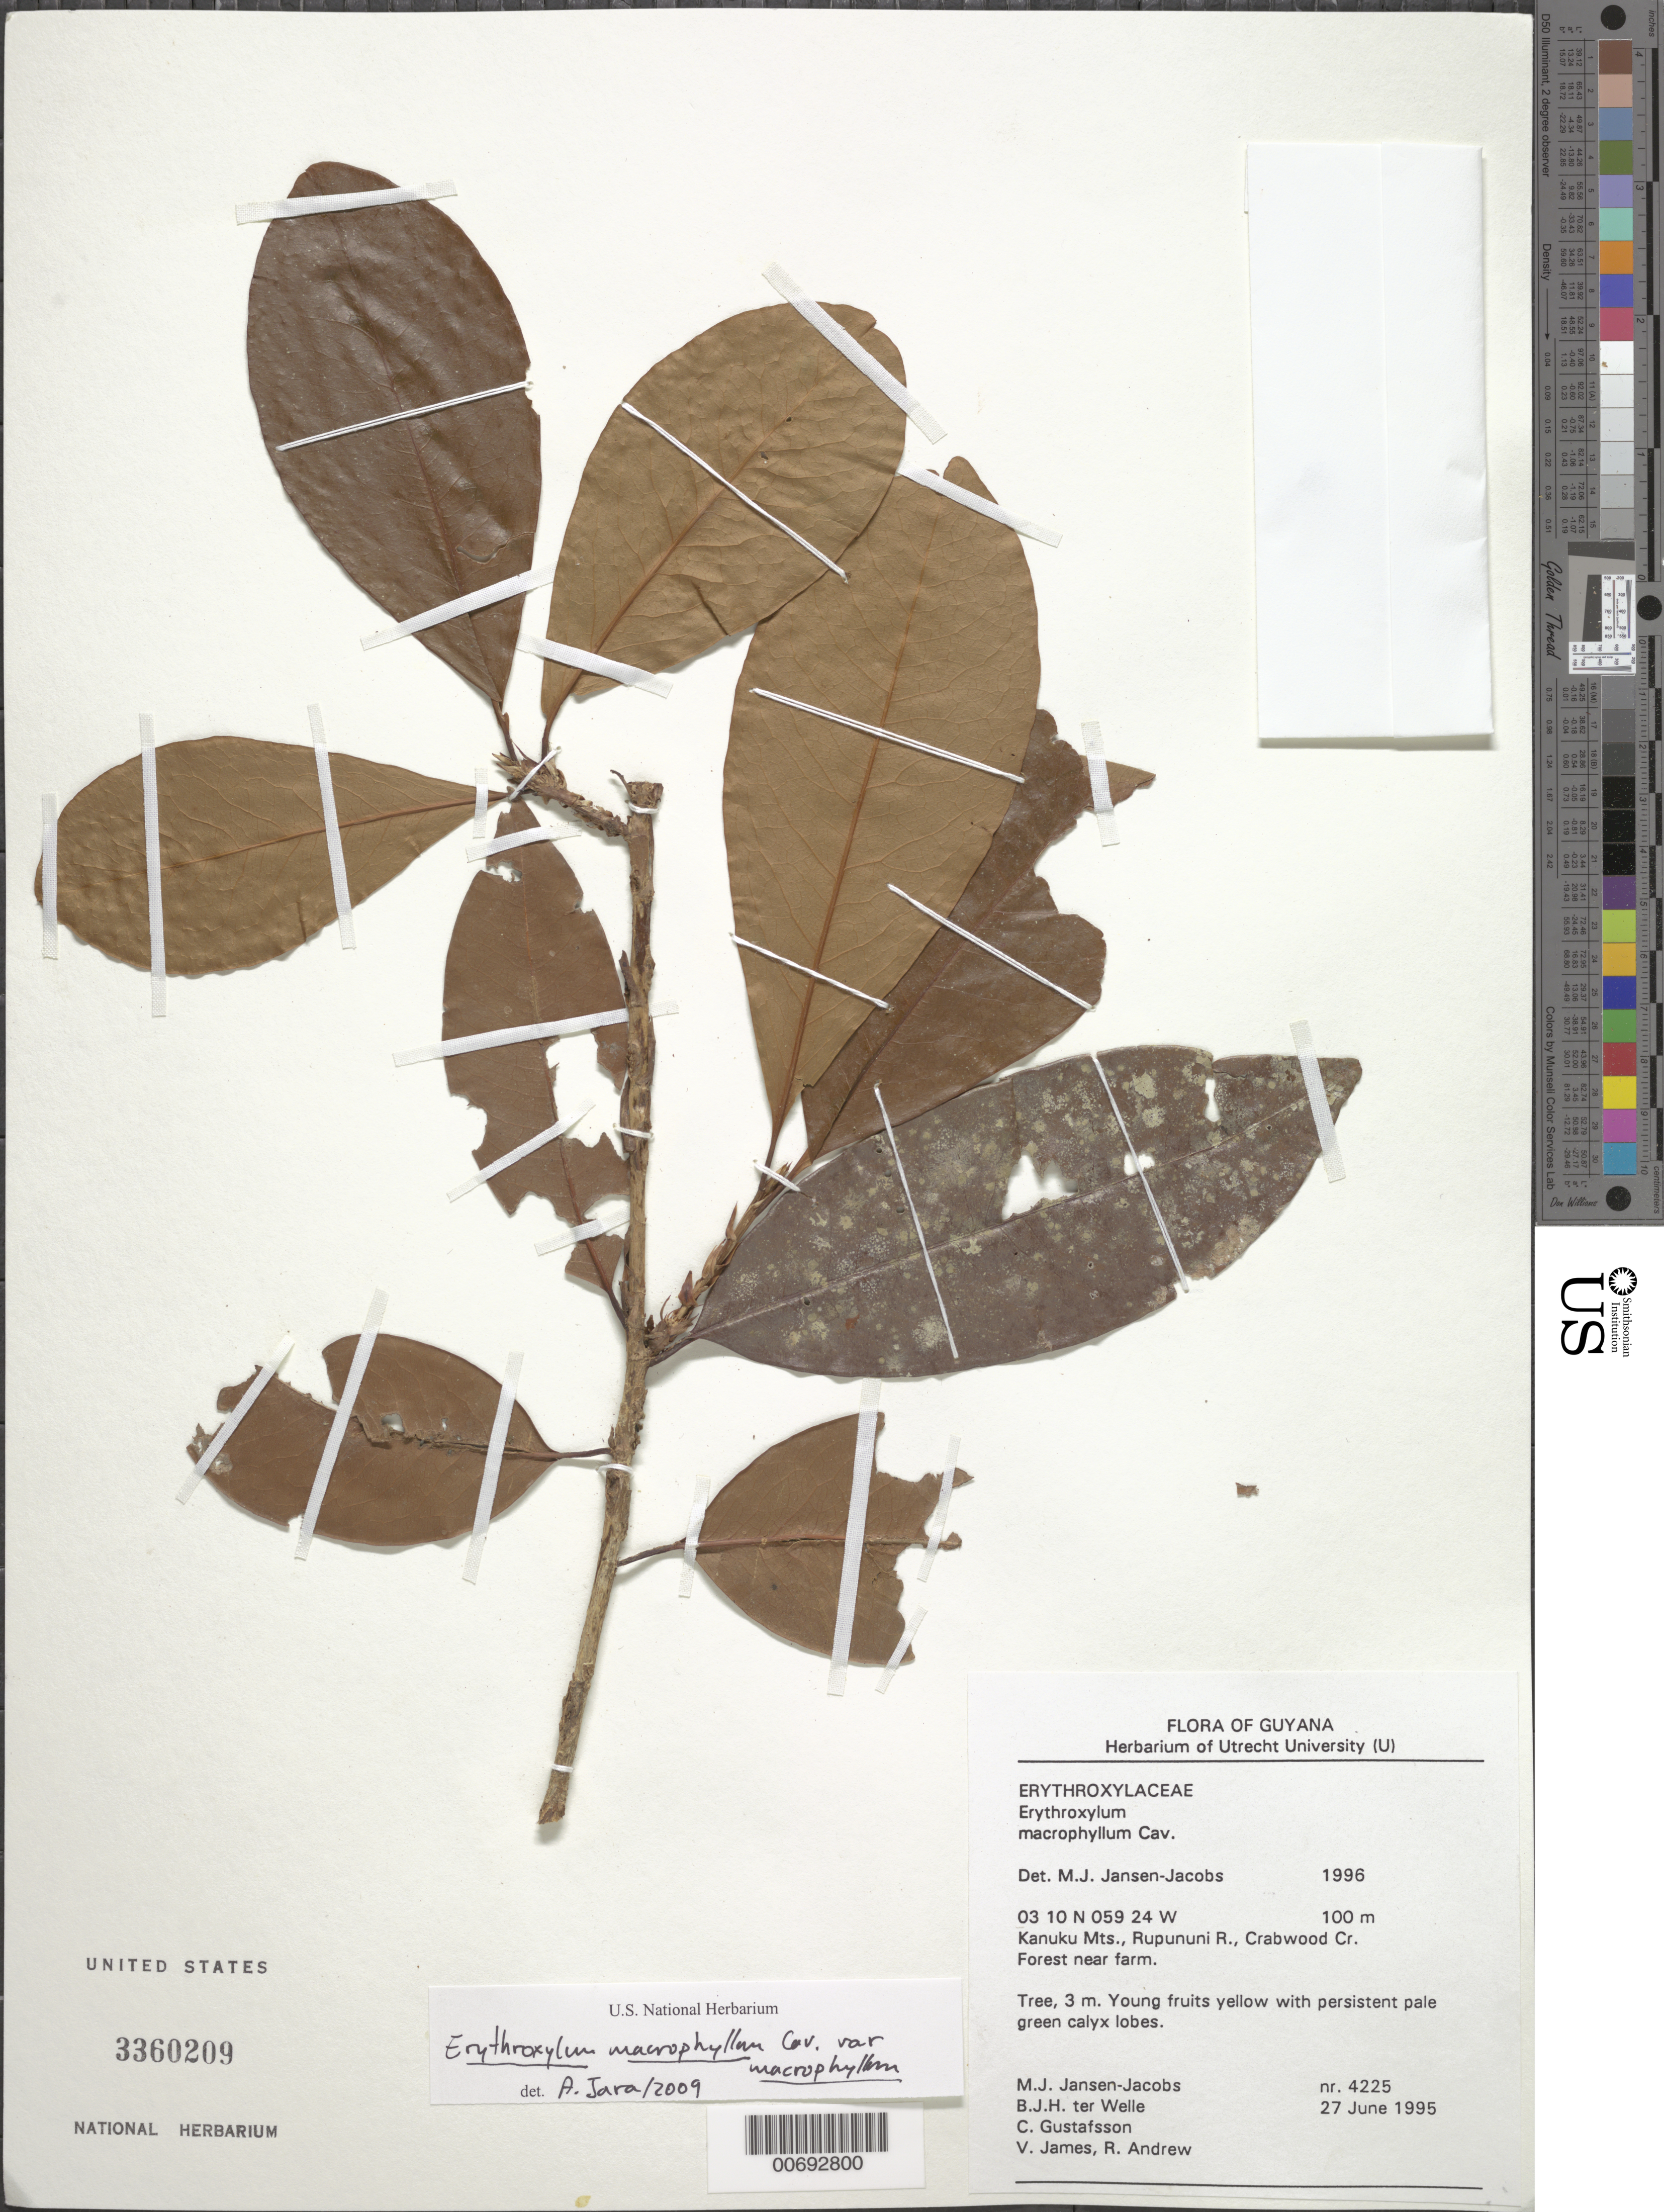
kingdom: Plantae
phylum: Tracheophyta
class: Magnoliopsida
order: Malpighiales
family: Erythroxylaceae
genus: Erythroxylum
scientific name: Erythroxylum macrophyllum var. macrophyllum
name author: Cav.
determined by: Java, A.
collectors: M. J. Jansen-Jacobs, B. Welle, C. G. Gustafsson, V. James & R. Andrew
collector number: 4225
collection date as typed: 27-Jun-95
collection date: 1995-06-27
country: Guyana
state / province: U. Takutu-U. Essequibo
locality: Crabwood Creek, Rupununi River, Kanuku Mts.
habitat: Forest near farm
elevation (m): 100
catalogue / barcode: US 3360209